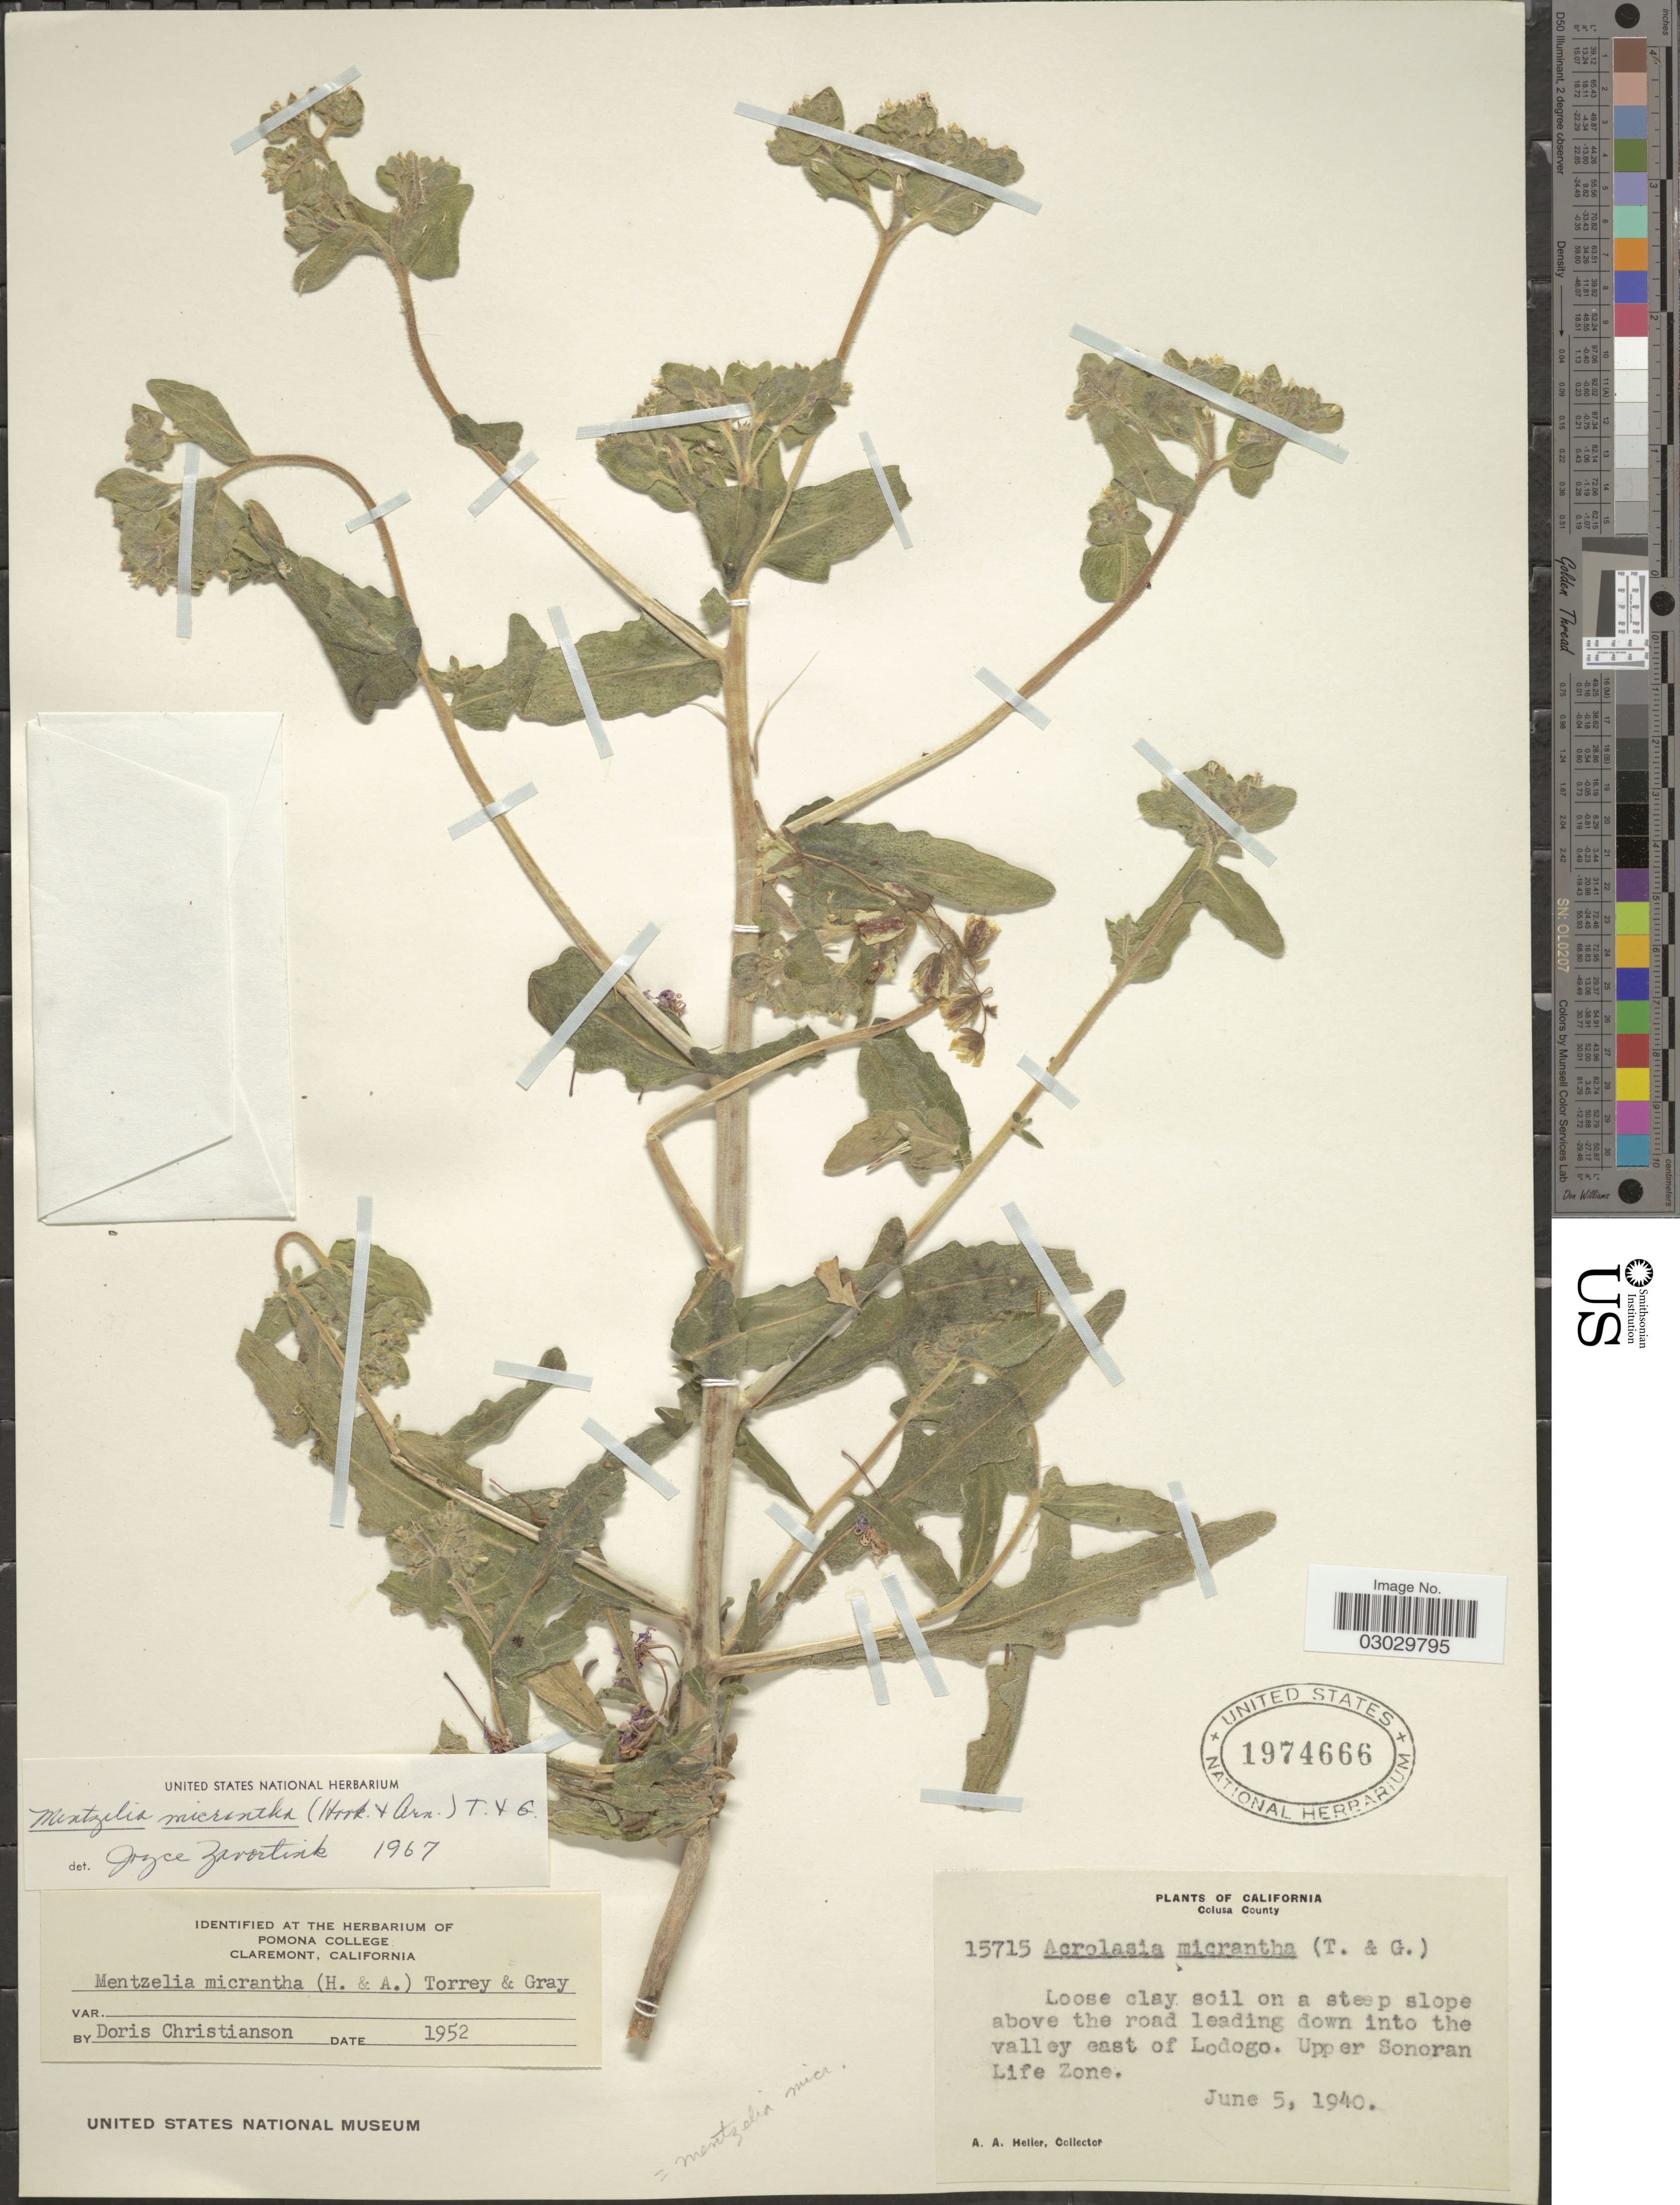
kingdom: Plantae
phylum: Tracheophyta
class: Magnoliopsida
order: Cornales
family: Loasaceae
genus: Mentzelia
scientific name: Mentzelia micrantha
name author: (Hook.) Torr. & A. Gray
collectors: A. A. Heller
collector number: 15715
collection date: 1940-06-05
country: United States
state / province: California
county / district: Colusa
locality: Colusa County. Loose clay soil on a steep slope above the road leading down into the valley east of Lodogo. Upper Sonoran Life Zone.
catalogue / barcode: US 1974666